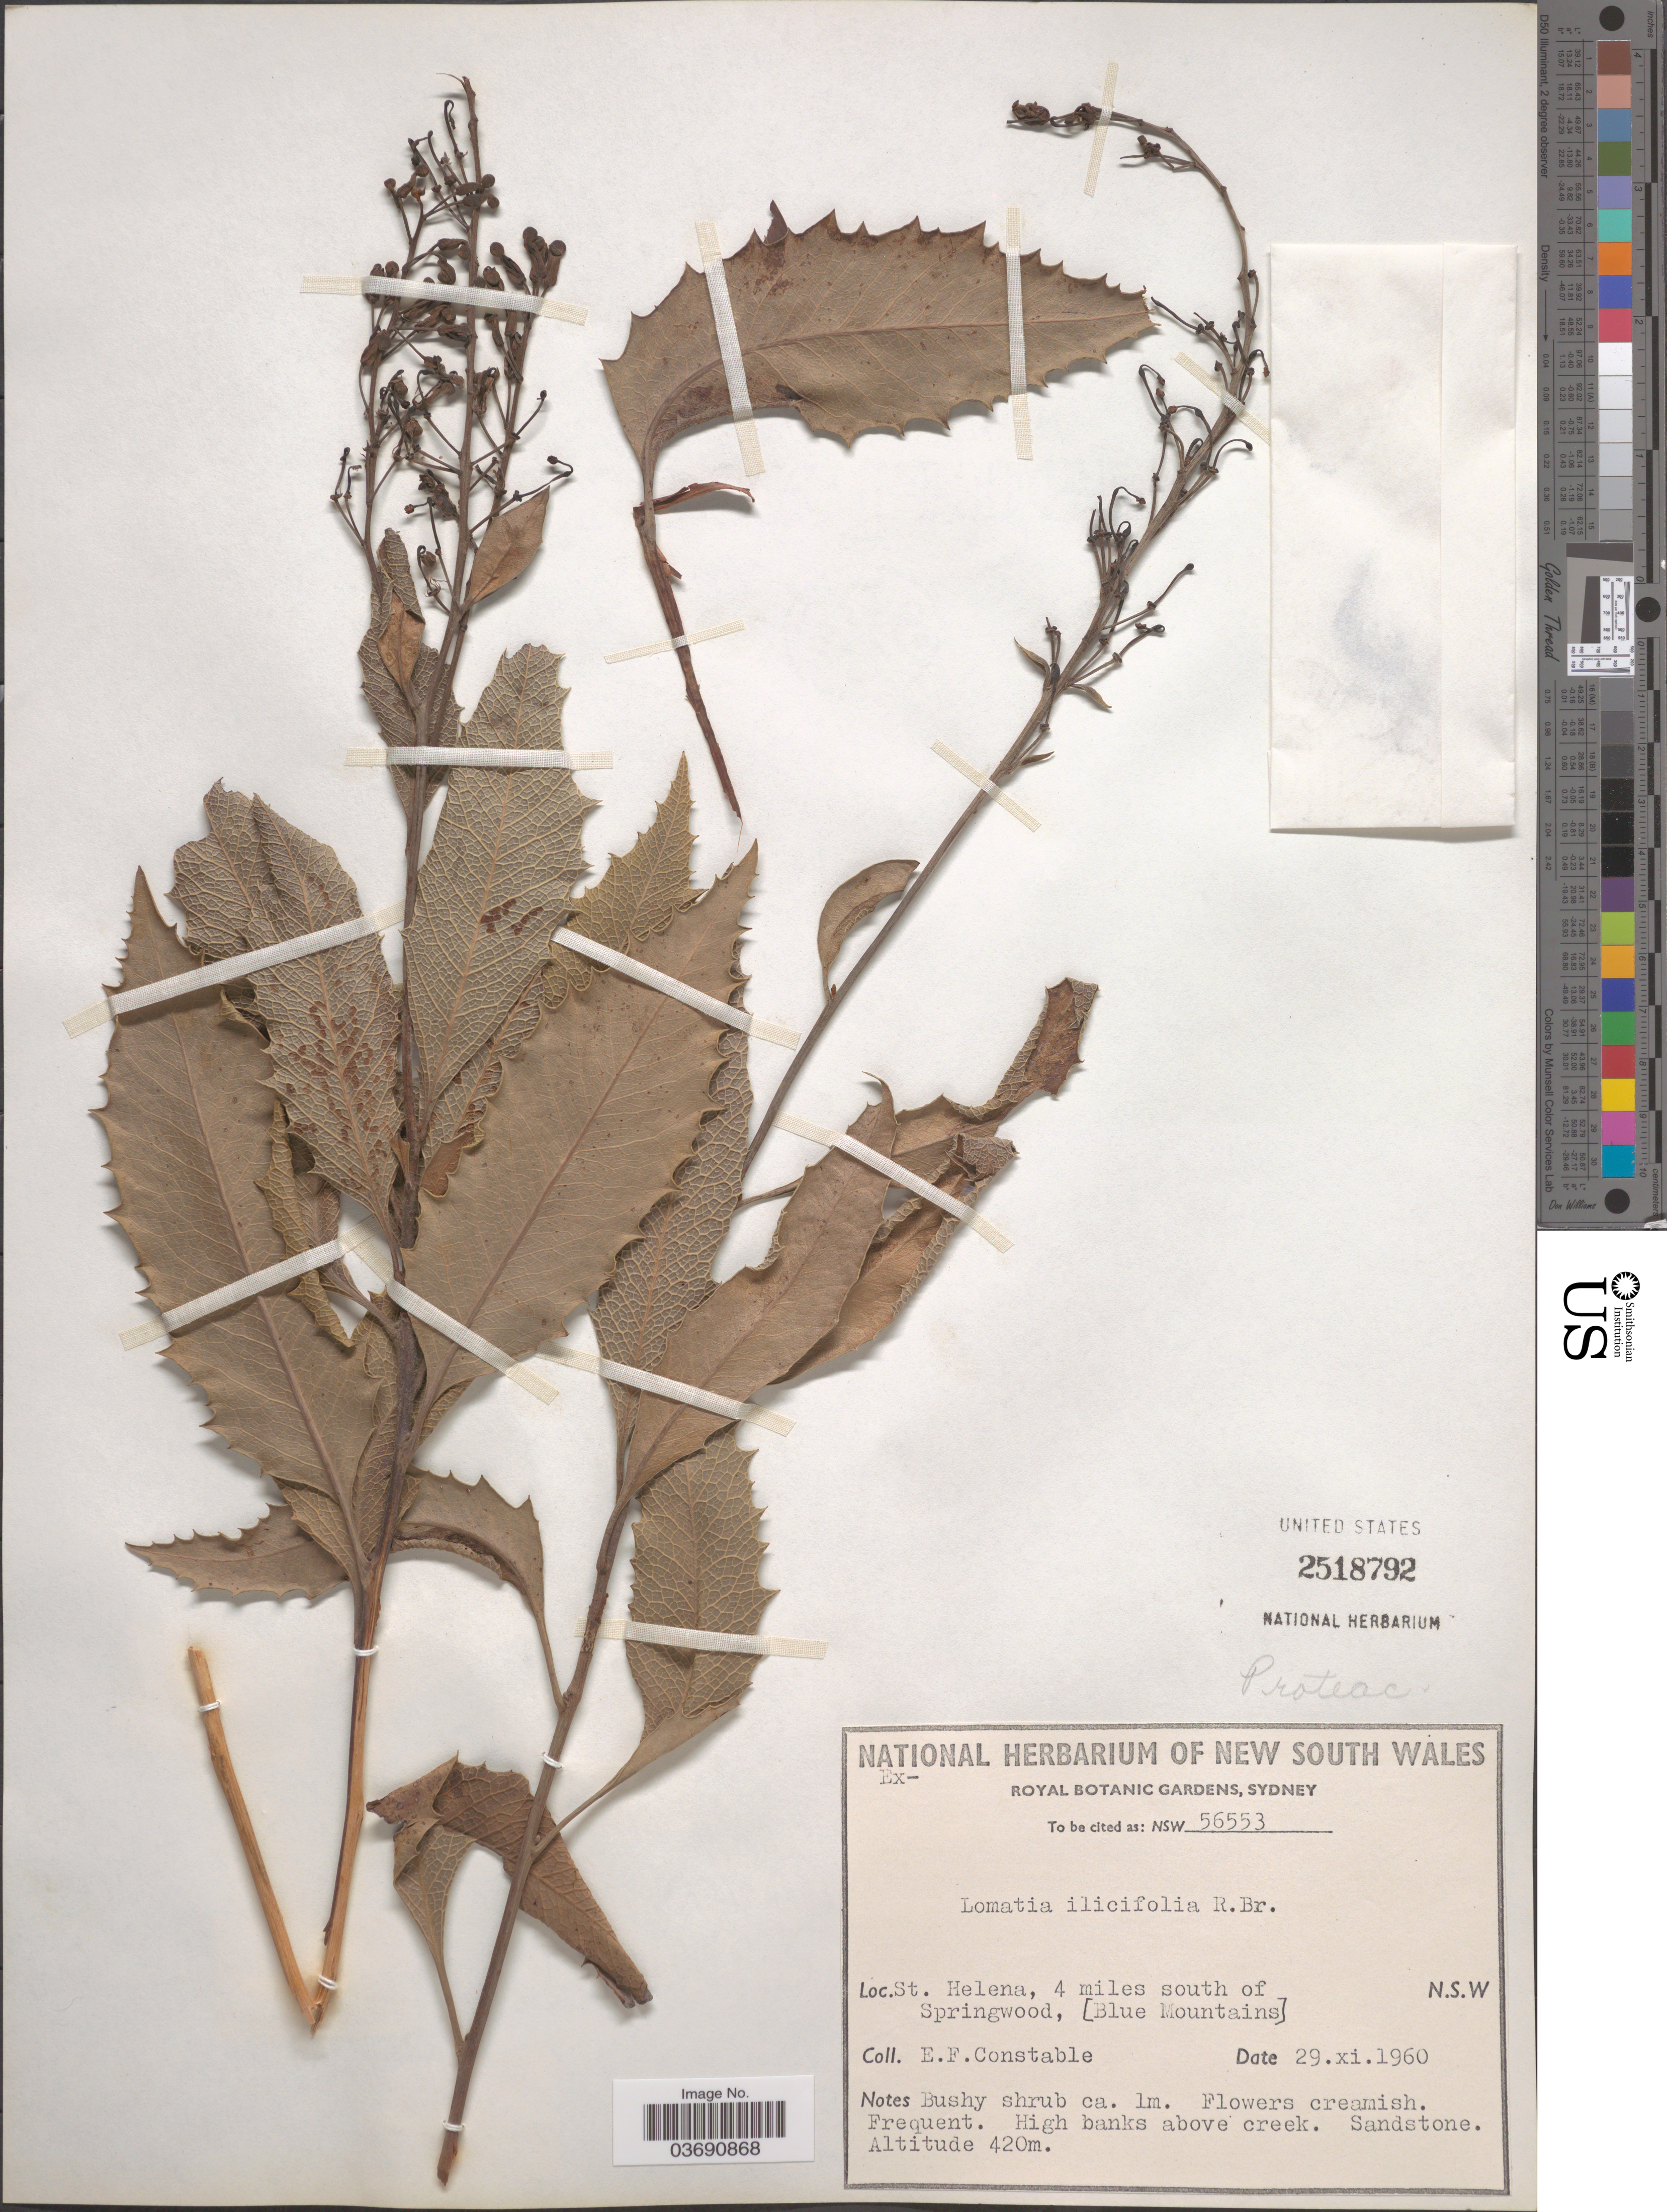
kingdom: Plantae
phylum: Tracheophyta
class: Magnoliopsida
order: Proteales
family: Proteaceae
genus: Lomatia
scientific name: Lomatia ilicifolia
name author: R. Br.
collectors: E. F. Constable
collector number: NSW56553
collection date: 1960-11-29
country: Australia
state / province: New South Wales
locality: St. Helena, 4 miles south of Springwood, [Blue Mountains].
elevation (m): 420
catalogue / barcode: US 2518792